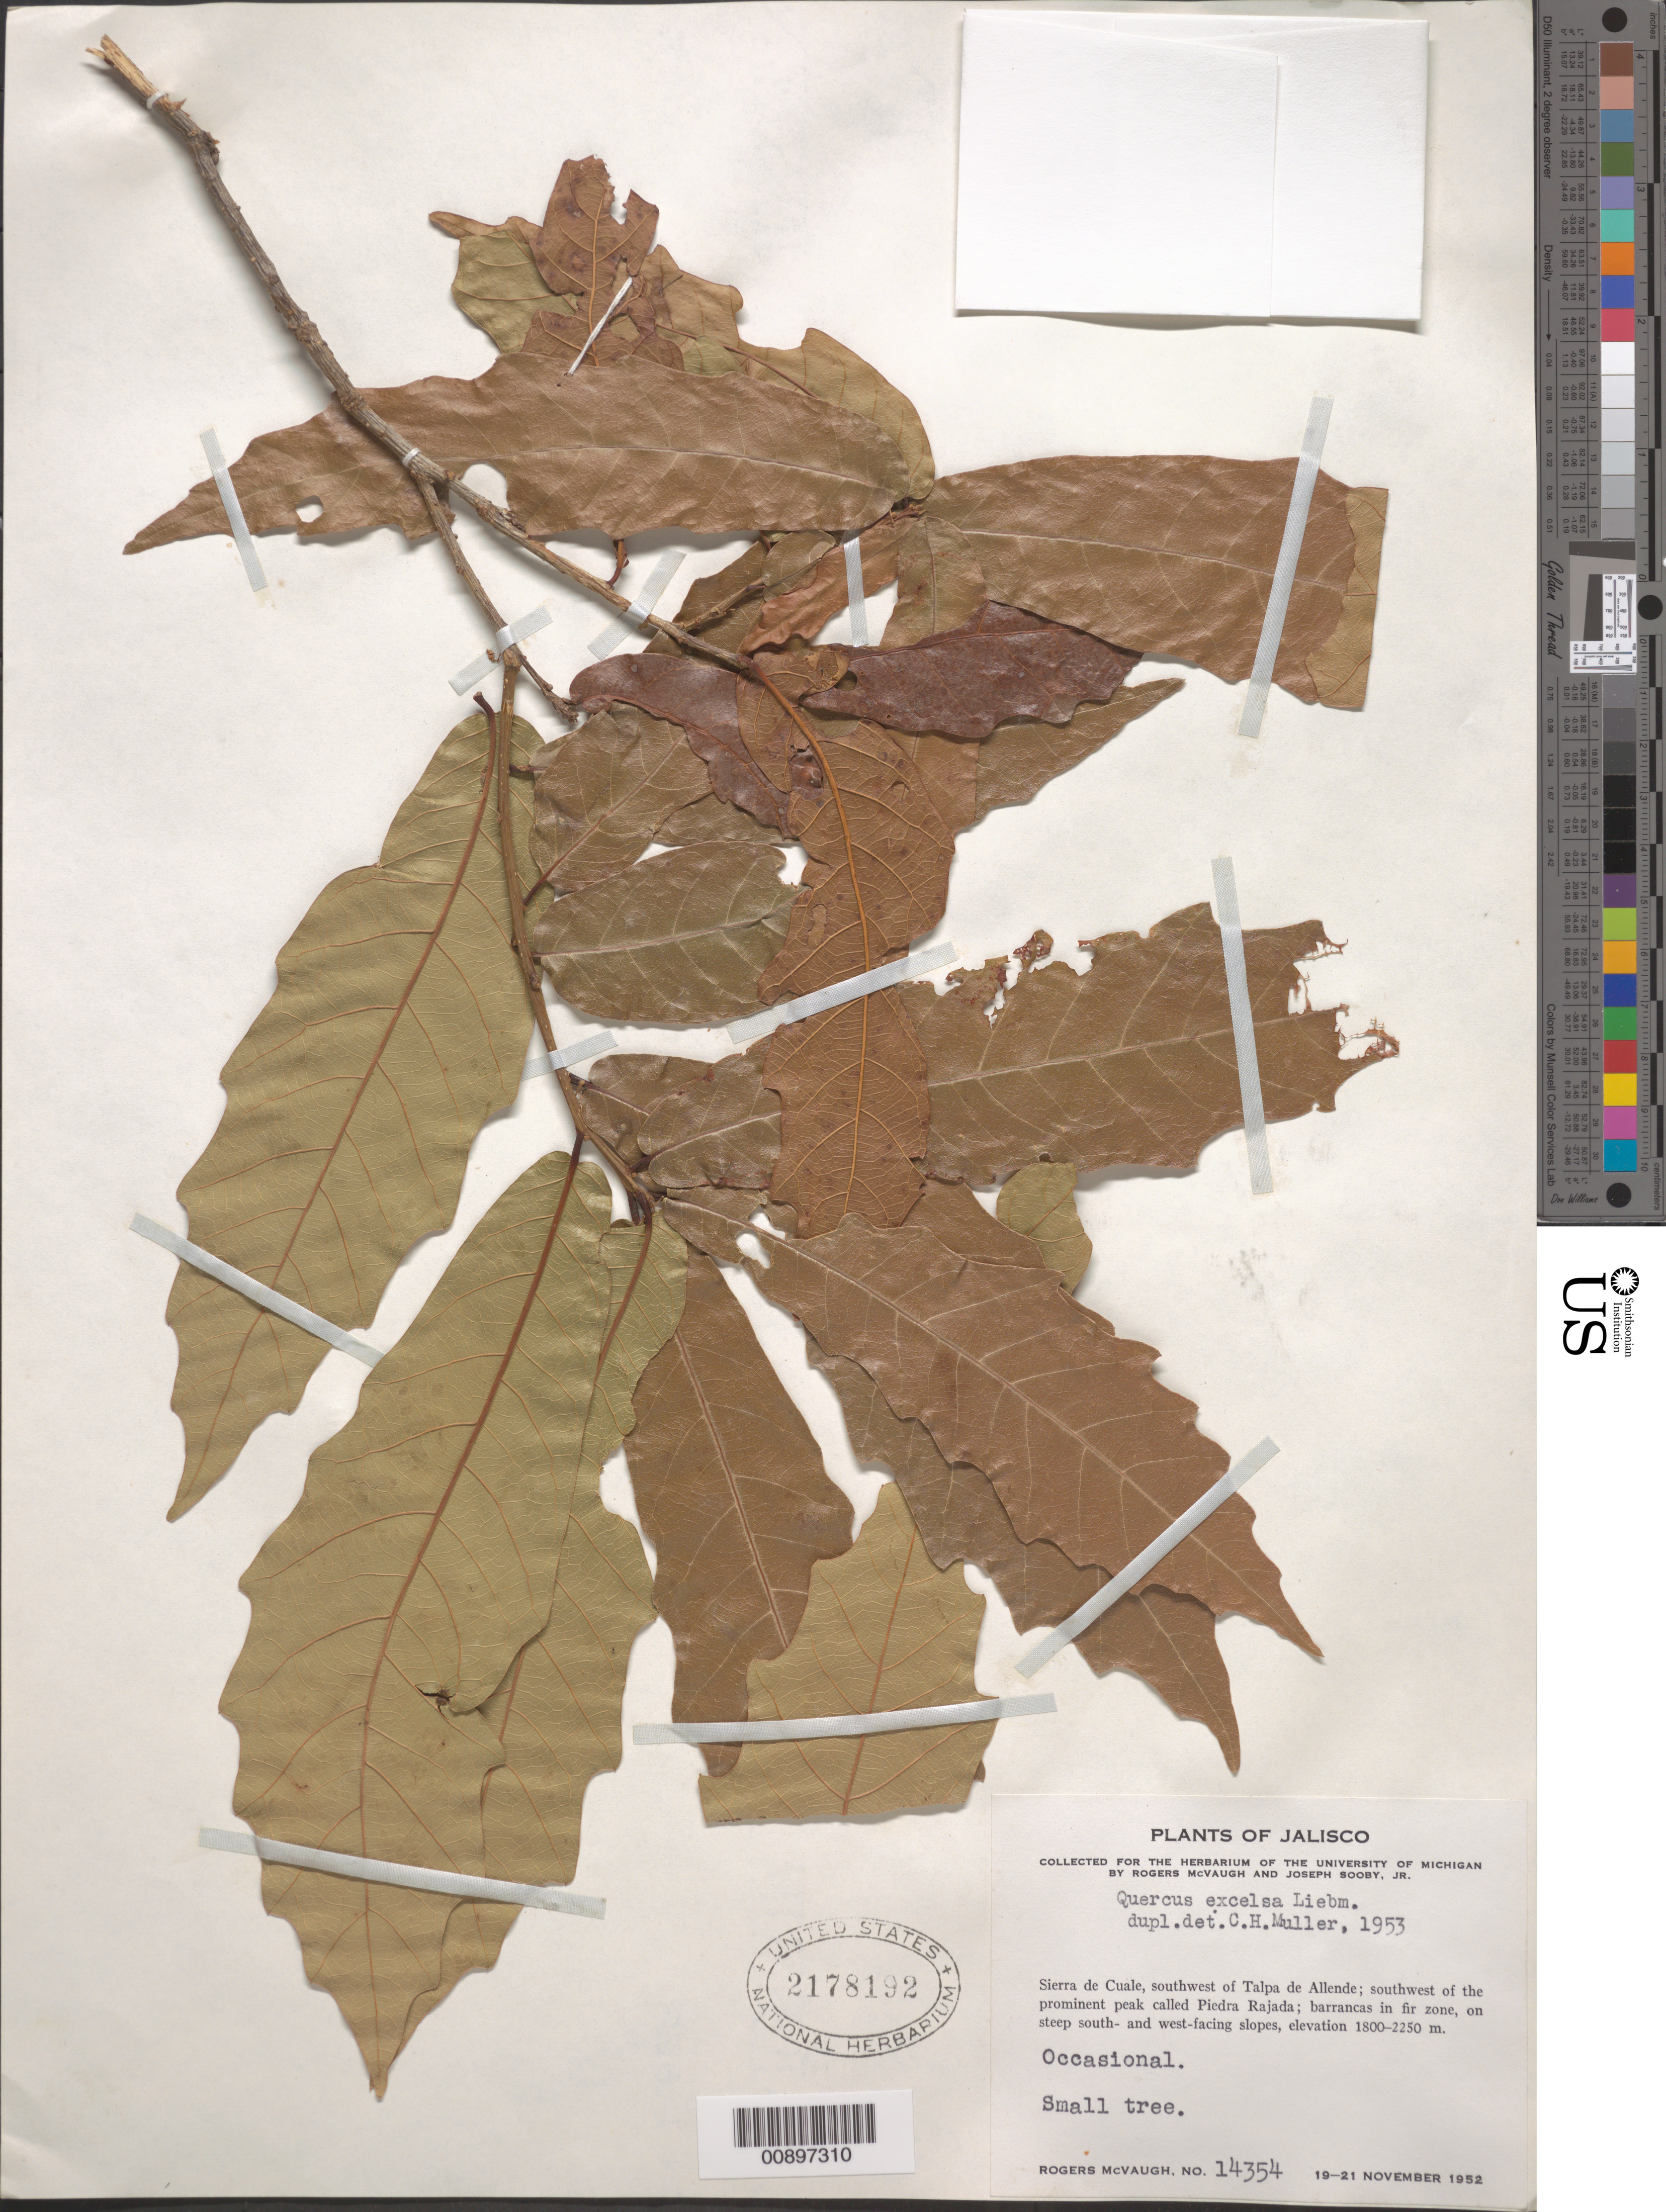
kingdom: Plantae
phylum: Tracheophyta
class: Magnoliopsida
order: Fagales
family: Fagaceae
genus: Quercus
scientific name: Quercus excelsa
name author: Liebm.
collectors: R. McVaugh & J. Sooby Jr.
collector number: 14354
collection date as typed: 19 Nov 1952 to 21 Nov 1952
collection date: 1952-11-19/1952-11-21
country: Mexico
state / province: Jalisco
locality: Sierra de Cuale, southwest of Talpa de Allende; southwest of the prominent peak called Piedra Rajada.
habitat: Barrancas in fir zone, on steep south- and west- facing slopes.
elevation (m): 2250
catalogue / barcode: US 2178192